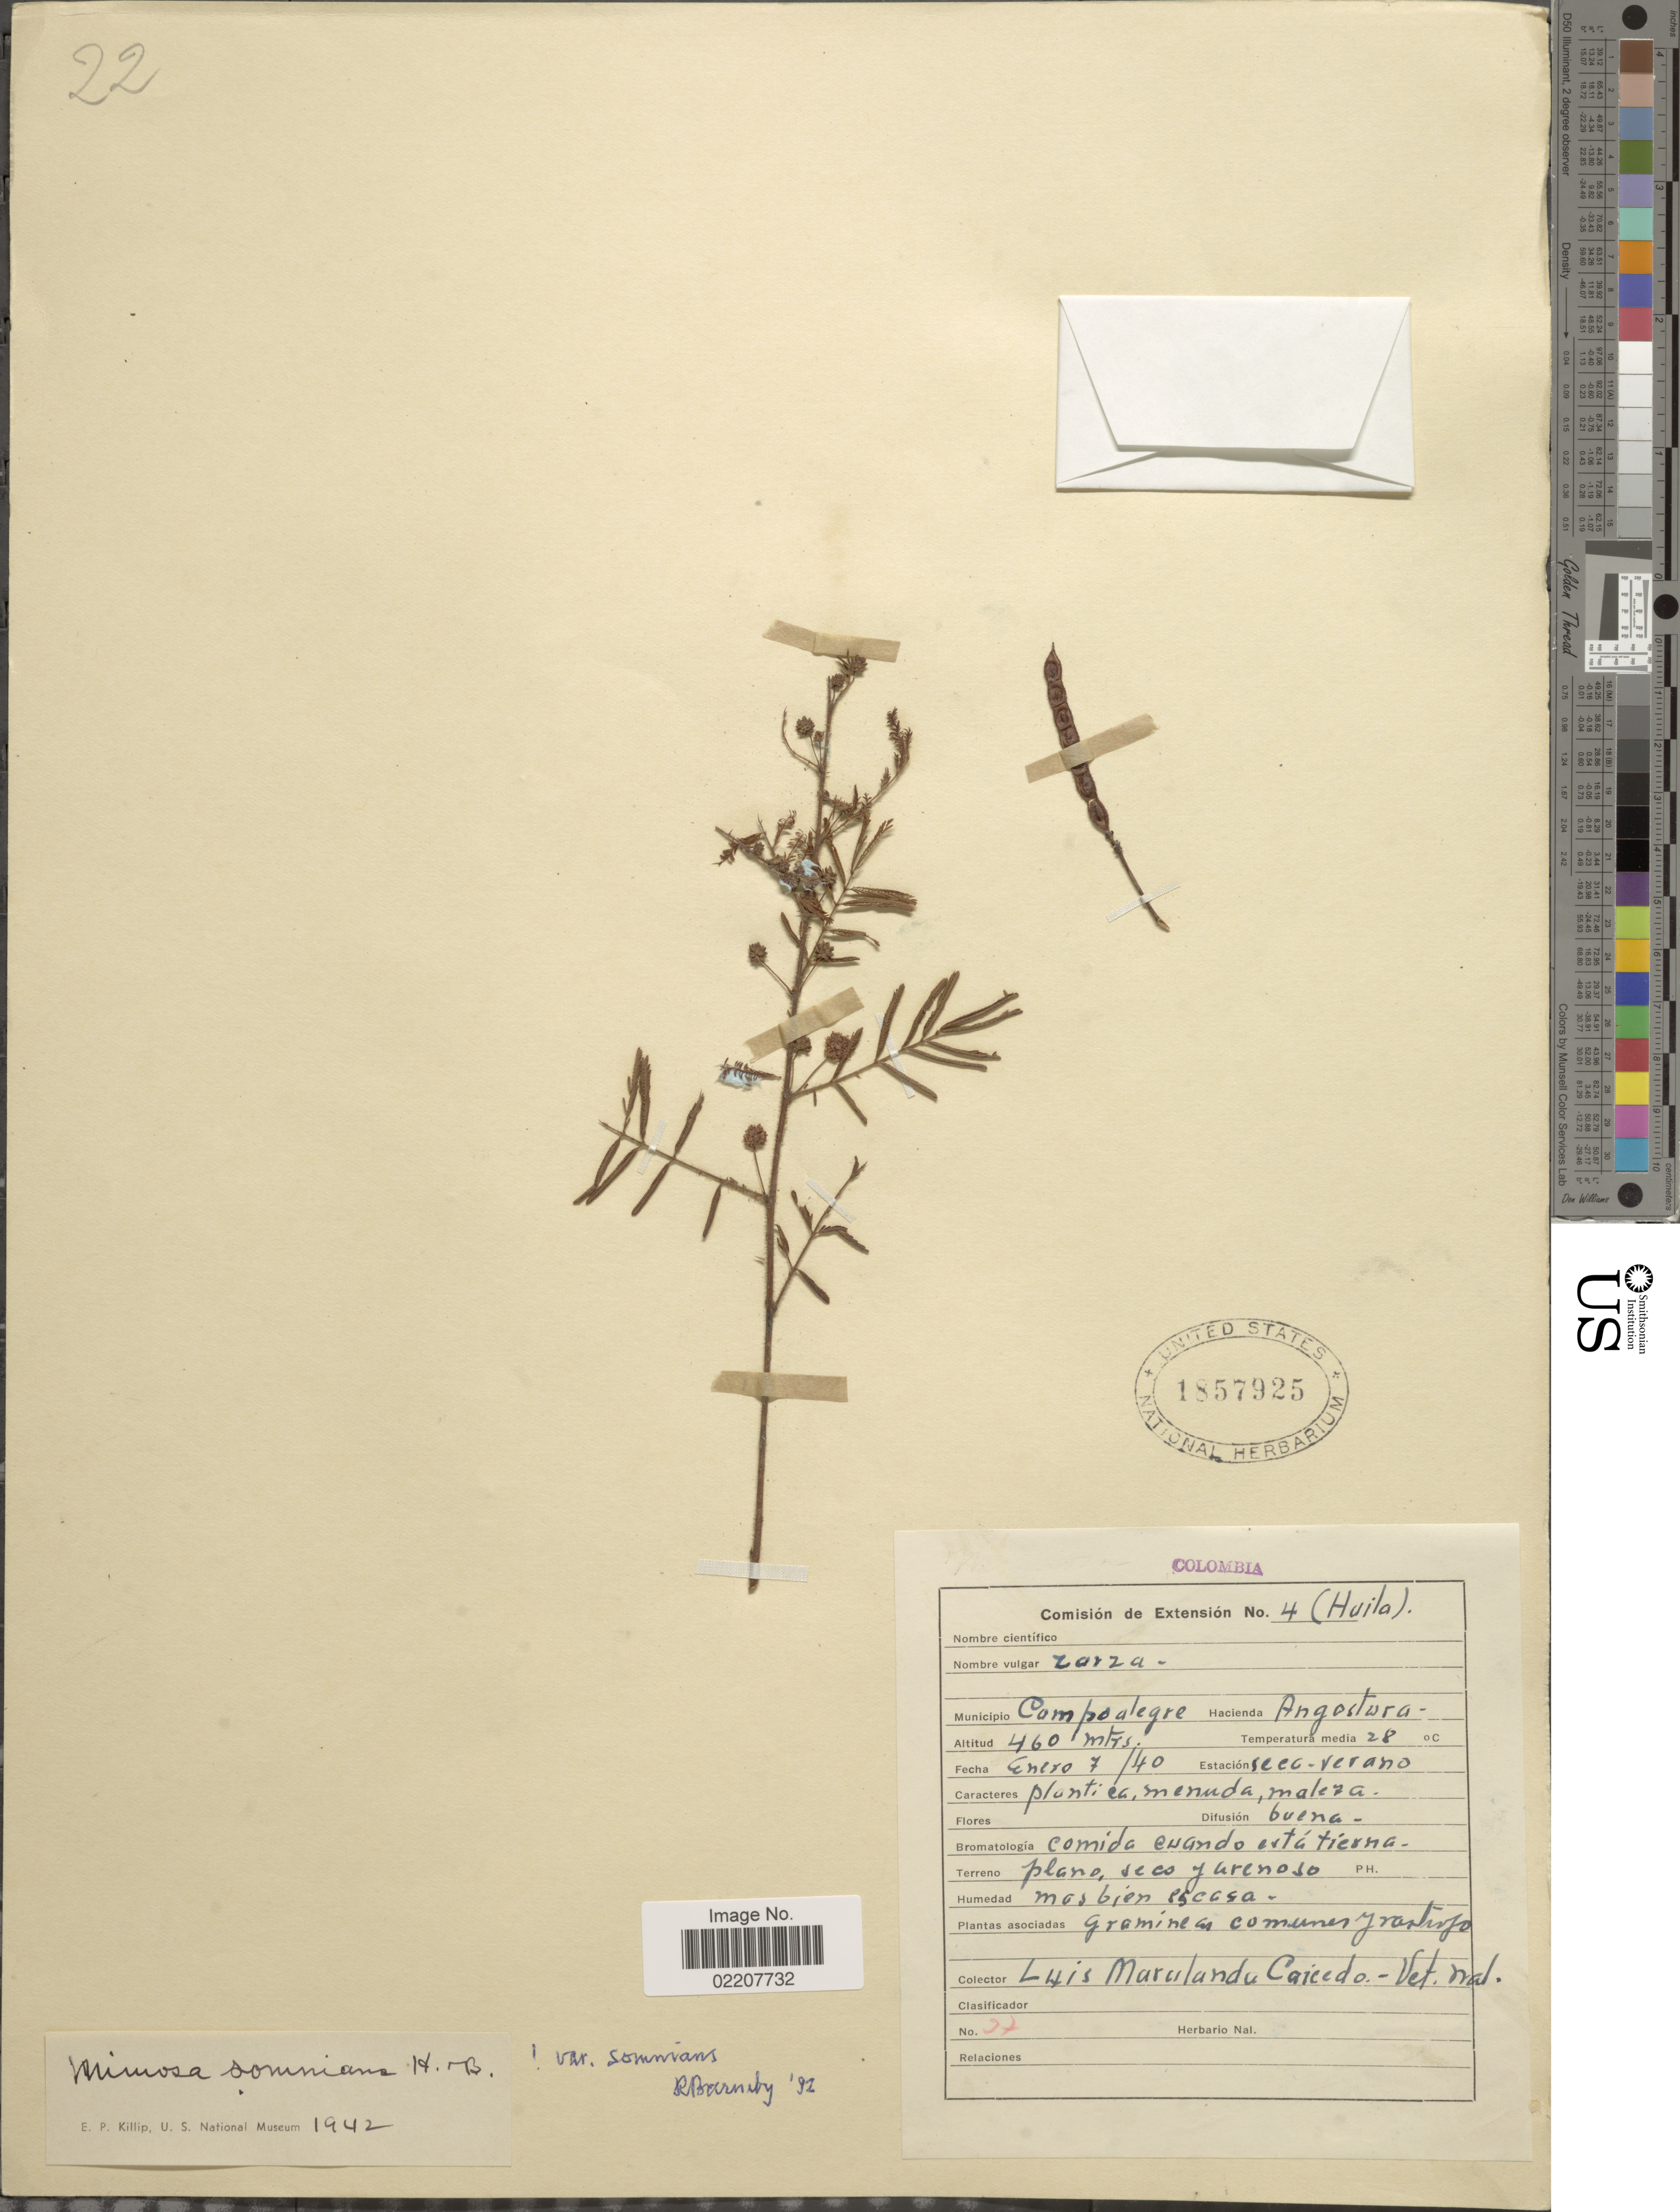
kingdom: Plantae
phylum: Tracheophyta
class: Magnoliopsida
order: Fabales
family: Fabaceae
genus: Mimosa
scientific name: Mimosa somnians var. somnians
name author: Humb. & Bonpl. ex Willd.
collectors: L. Marulanda Caicedo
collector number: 27*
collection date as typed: Transcribed d/m/y: 7/1/40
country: Colombia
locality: Campoalegre, Angostura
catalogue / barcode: US 1857925